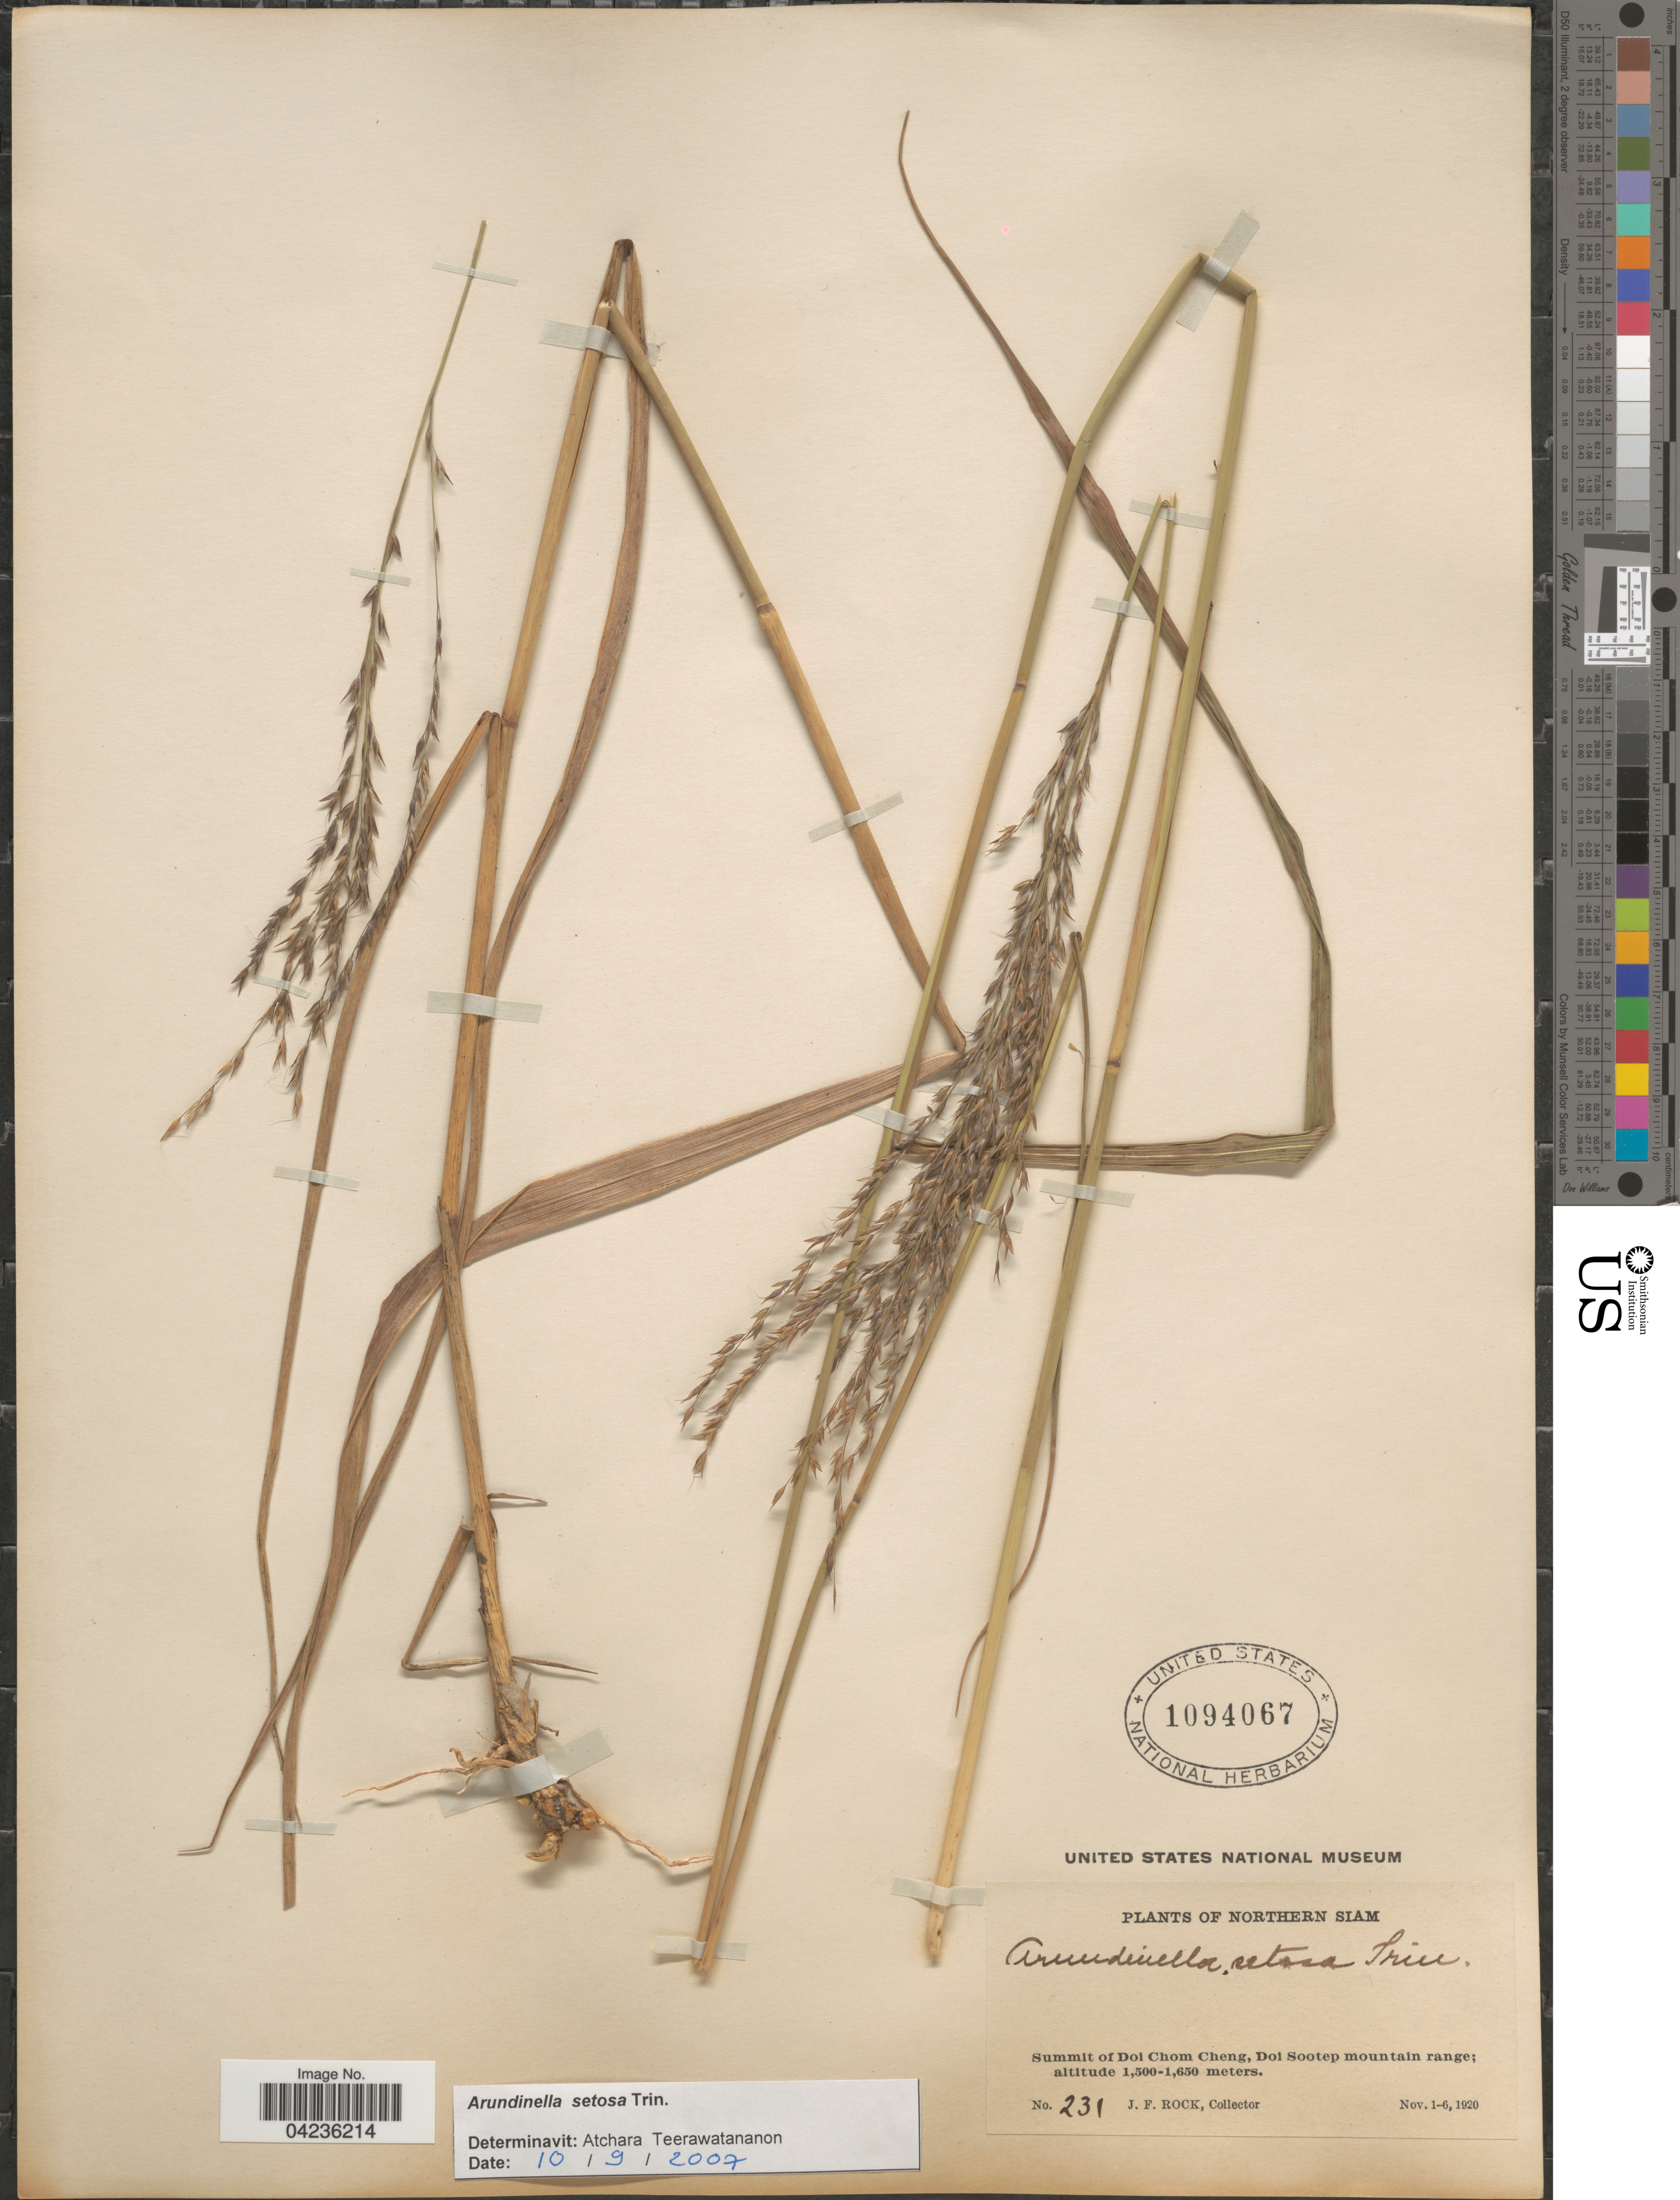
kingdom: Plantae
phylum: Tracheophyta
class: Liliopsida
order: Poales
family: Poaceae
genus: Arundinella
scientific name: Arundinella setosa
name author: Trin.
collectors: J. Rock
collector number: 231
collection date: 1920-11-01/1920-11-06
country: Thailand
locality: Northern Siam. Summit of Doi Cheng, Doi Sootep mountain range.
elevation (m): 1500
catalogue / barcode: US 1094067